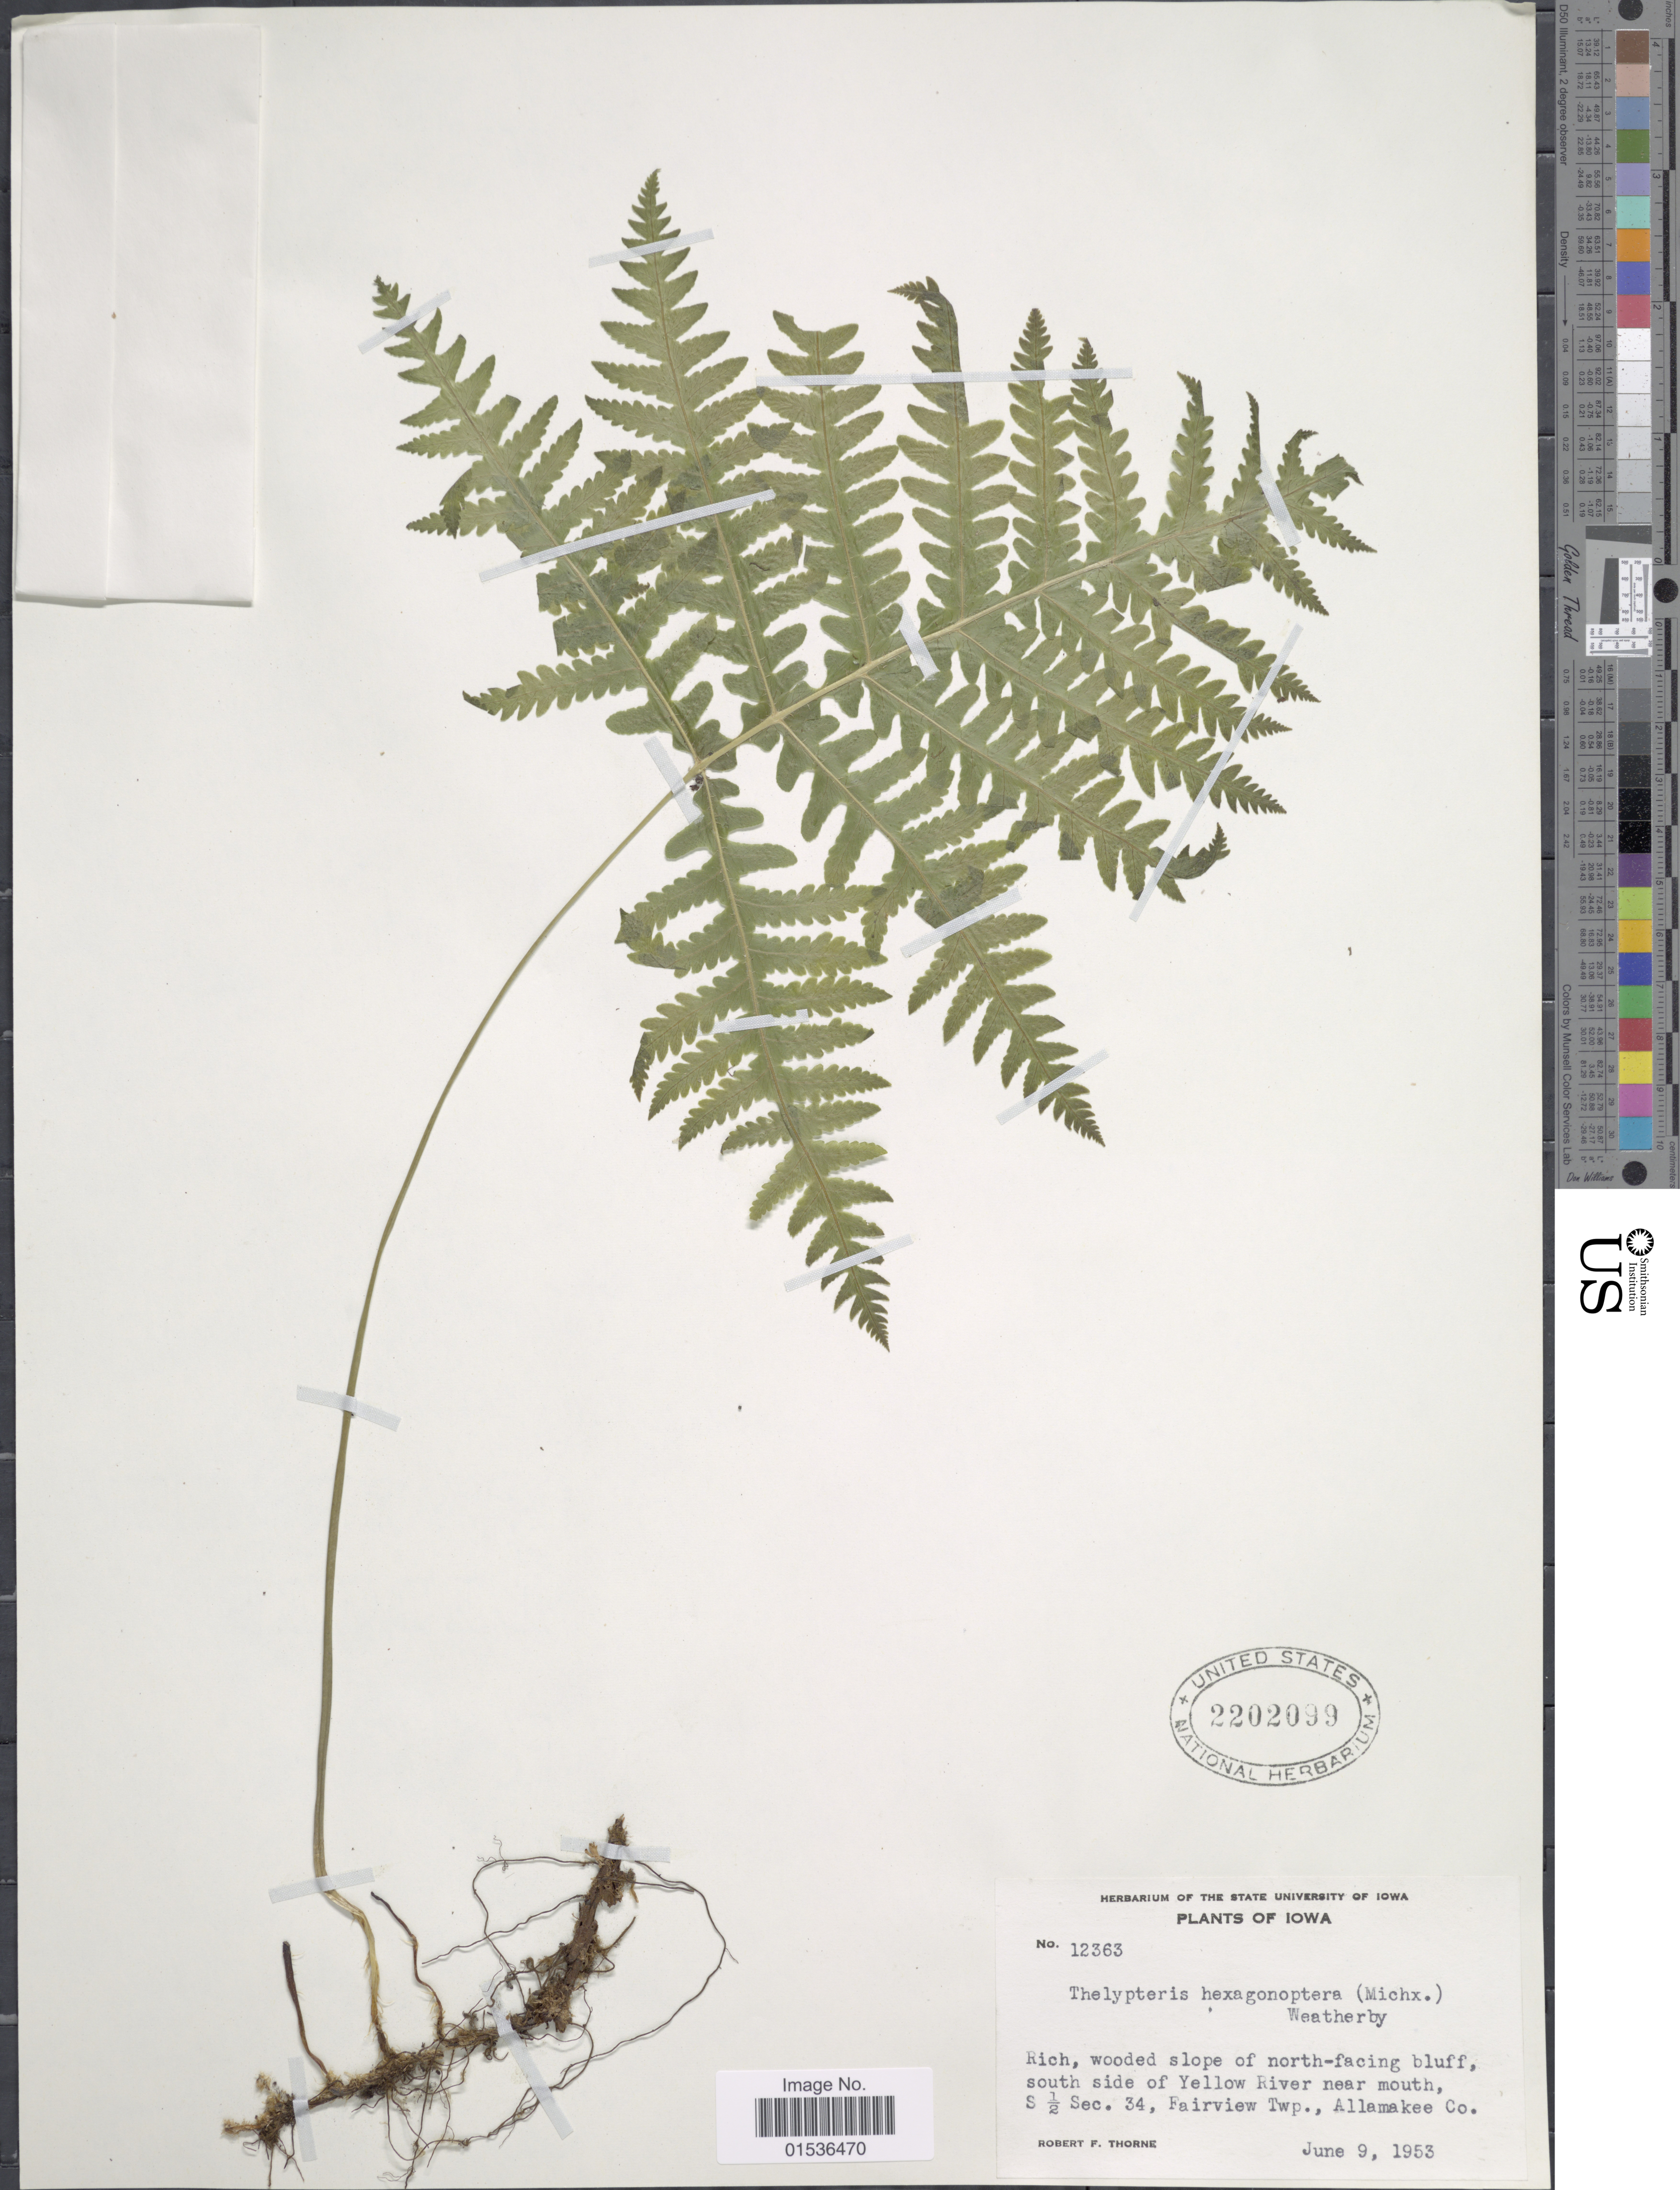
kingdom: Plantae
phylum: Tracheophyta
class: Polypodiopsida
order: Polypodiales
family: Thelypteridaceae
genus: Phegopteris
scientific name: Phegopteris hexagonoptera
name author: (Michx.) Fée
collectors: R. F. Thorne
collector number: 12363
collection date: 1953-06-09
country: United States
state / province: Iowa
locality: Iowa, Rich, wooded slope of North-facing bluff, south side of Yellow River near mouth S ½ Sec. 34. Fairview Twp., Allamakee Co.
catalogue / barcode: US 2202099